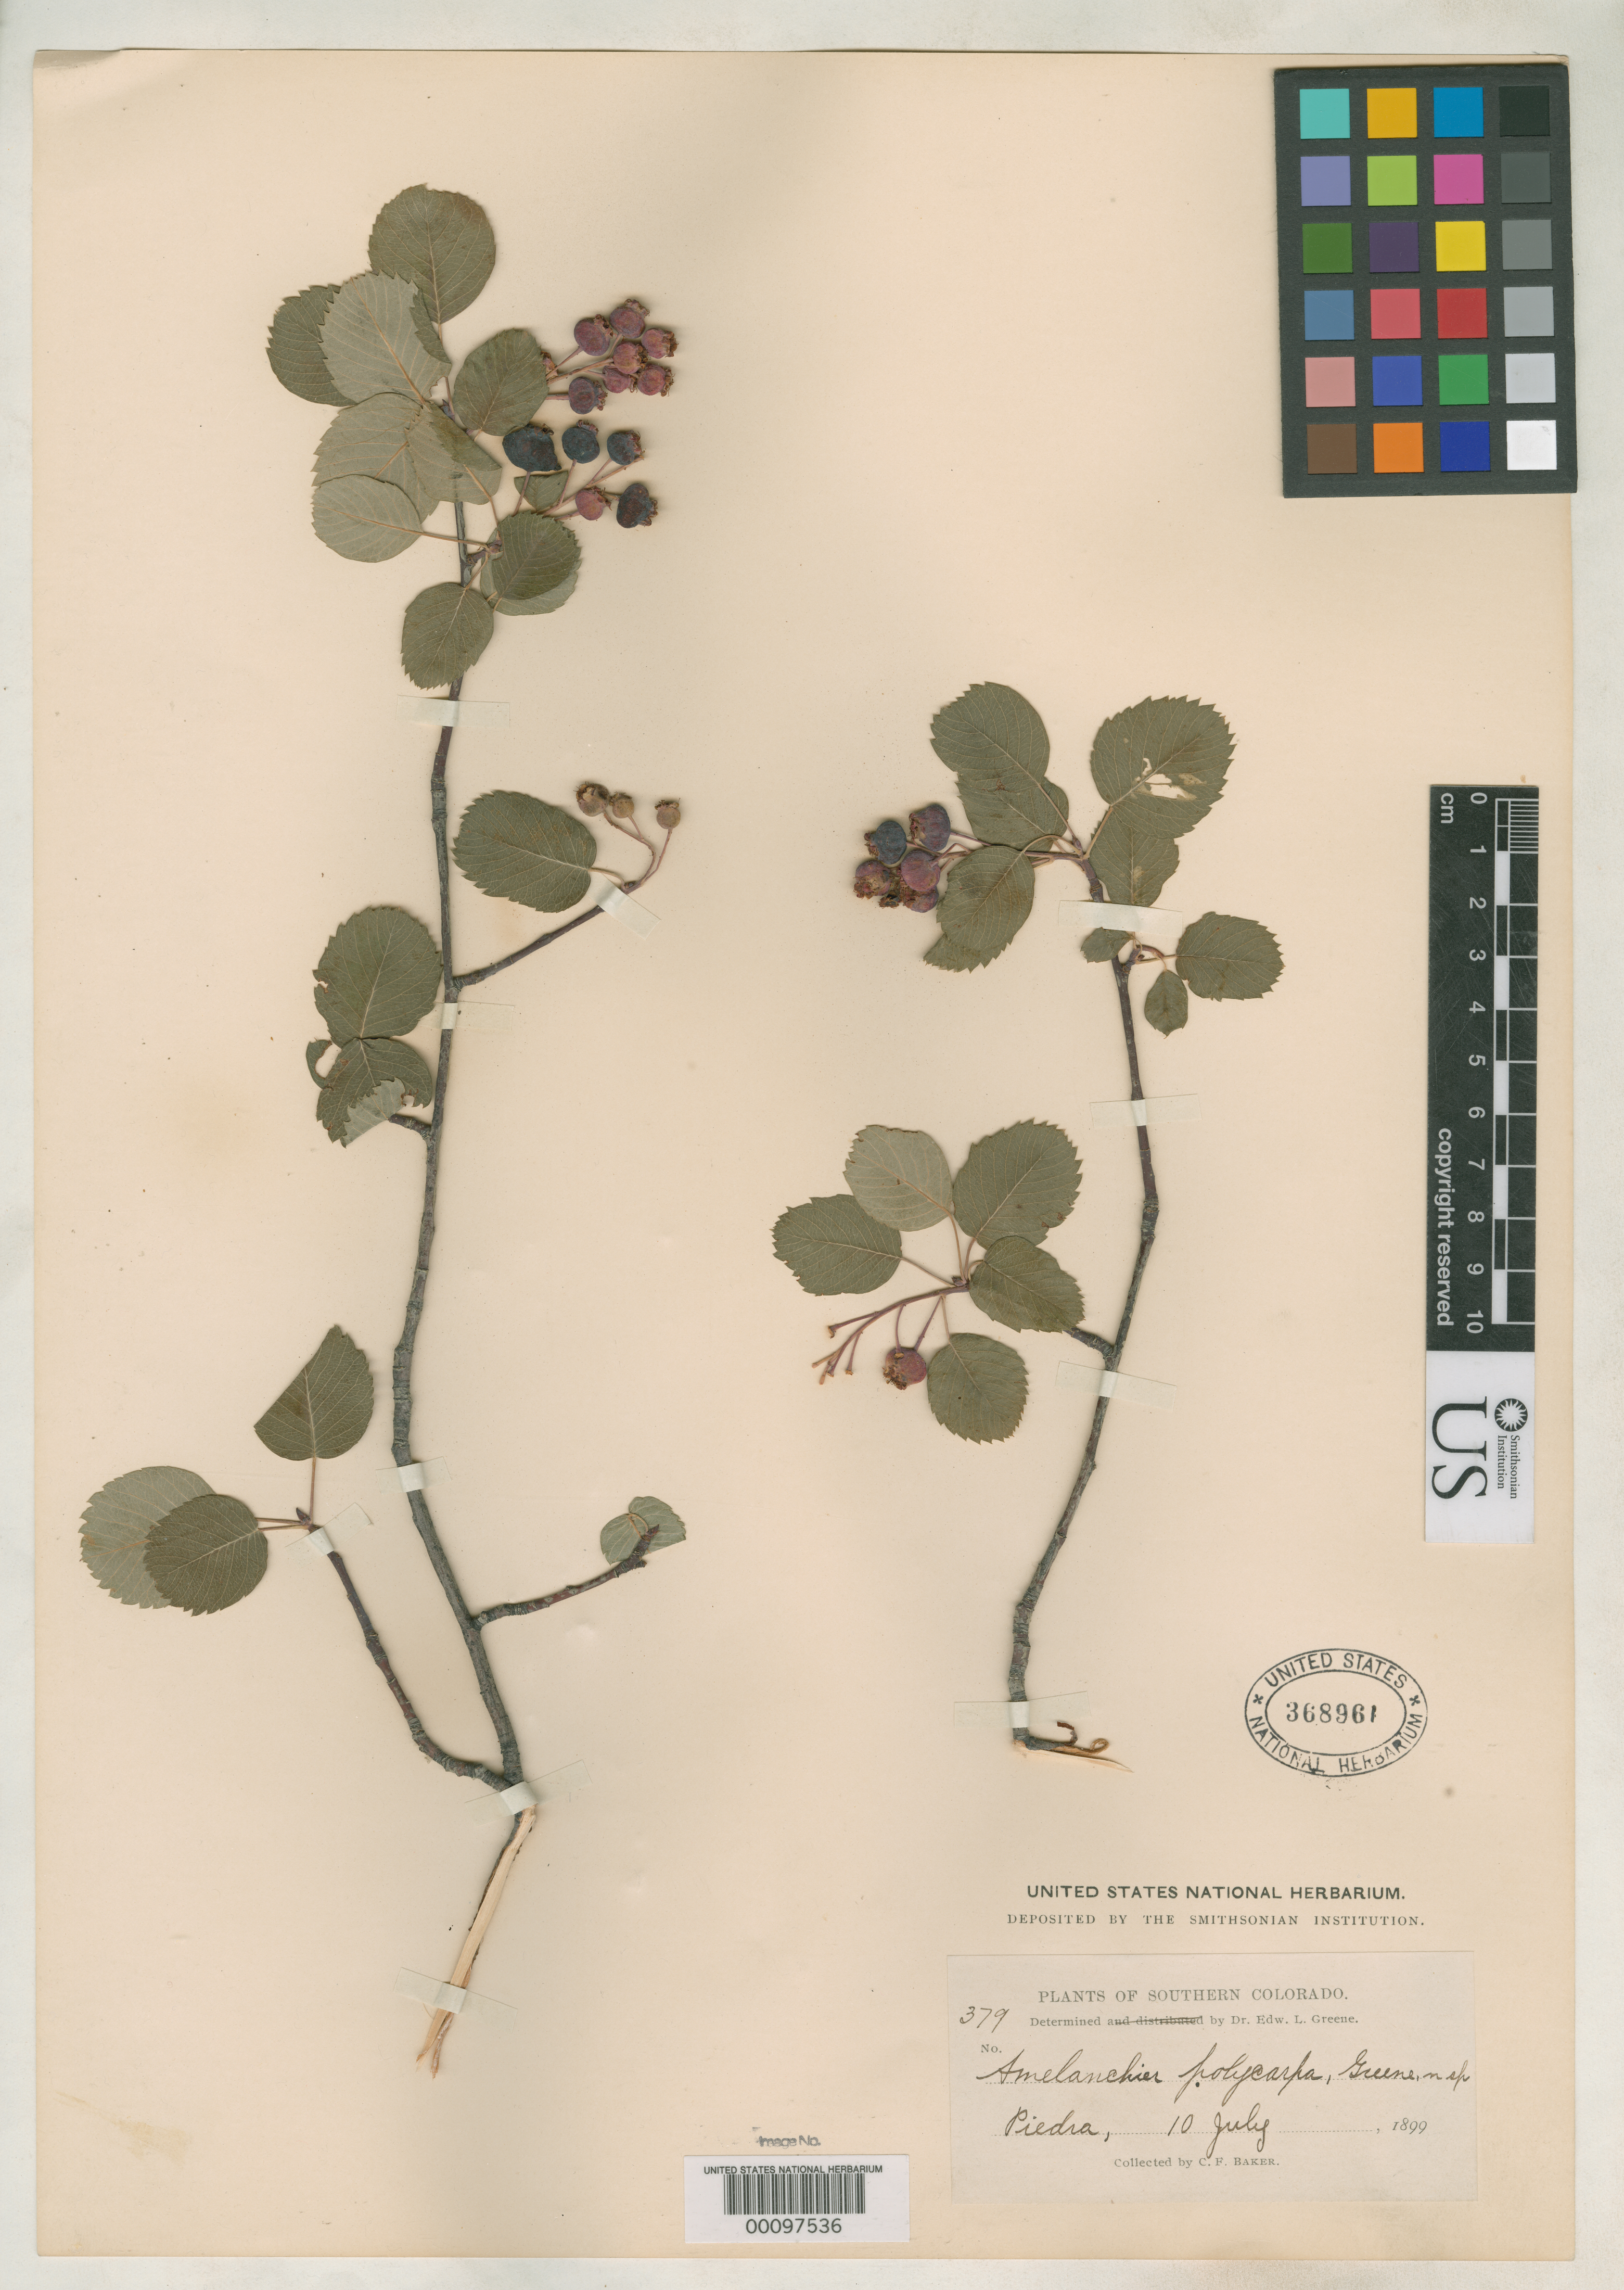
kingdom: Plantae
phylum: Tracheophyta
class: Magnoliopsida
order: Rosales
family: Rosaceae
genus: Amelanchier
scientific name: Amelanchier polycarpa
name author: Greene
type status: Isotype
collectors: C. F. Baker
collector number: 379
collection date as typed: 10 Jul 1899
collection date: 1899-07-10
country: United States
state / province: Colorado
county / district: Archuleta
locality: Piedra.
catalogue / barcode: US 368961